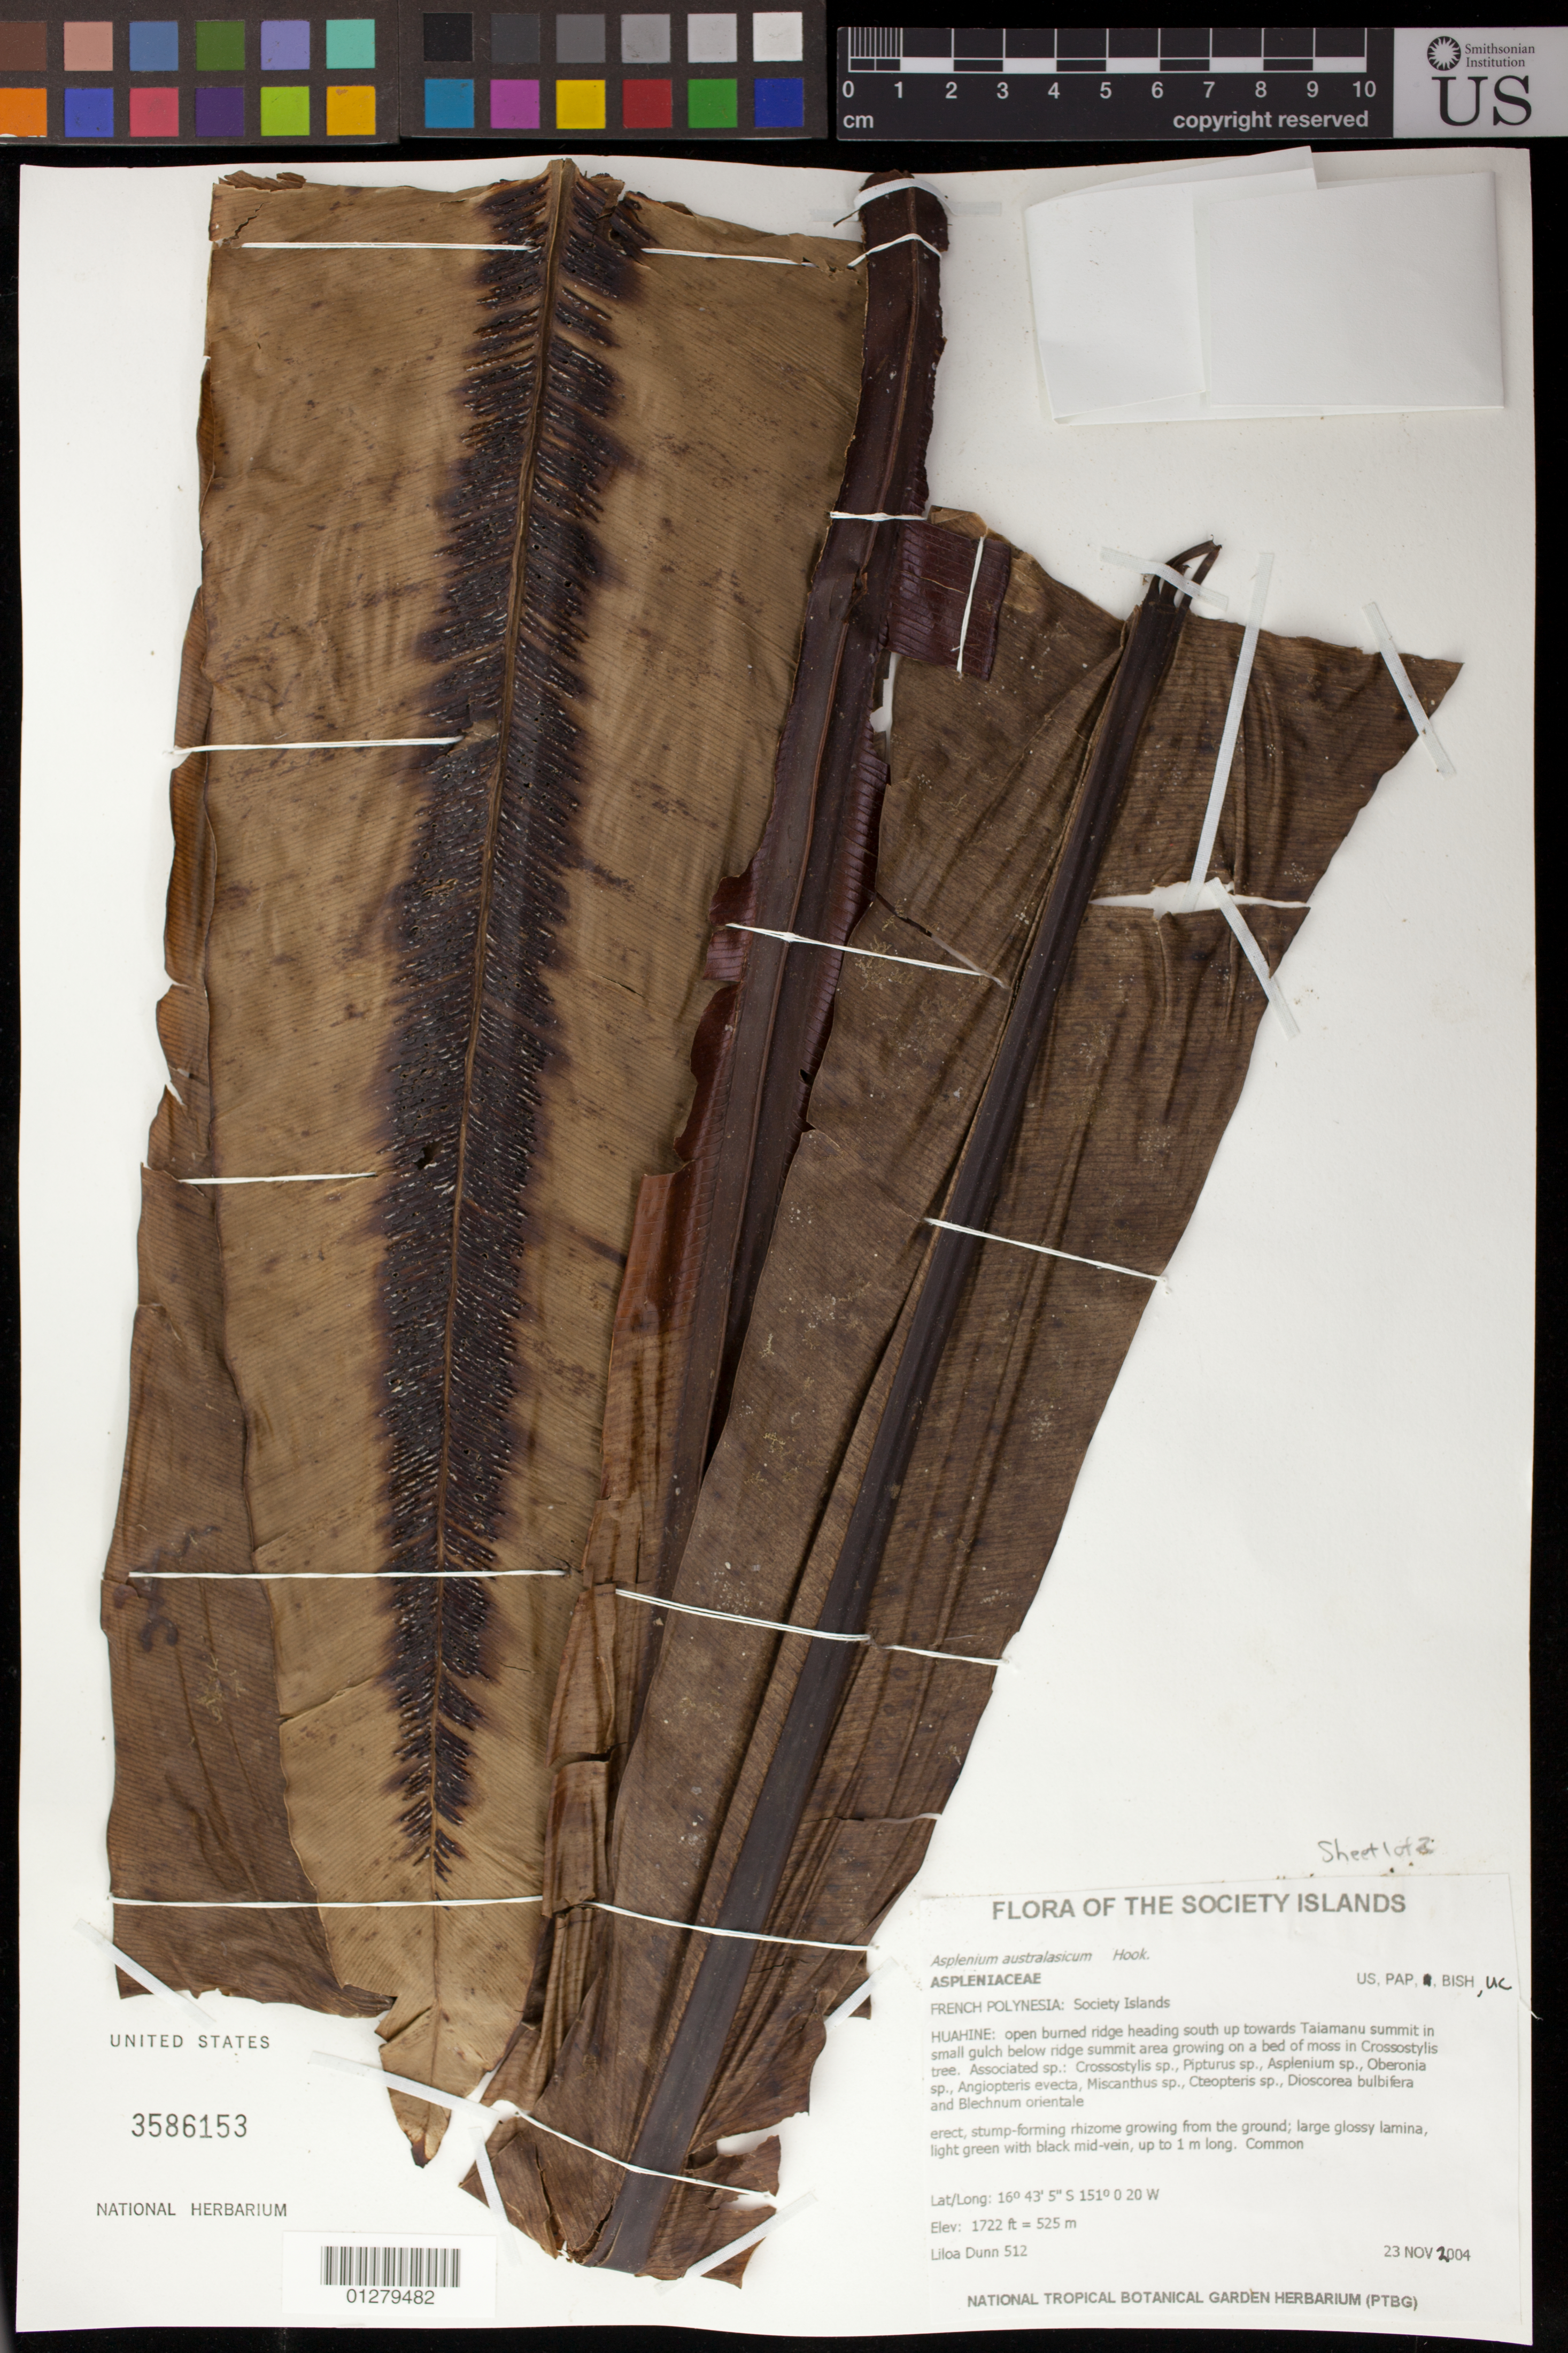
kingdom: Plantae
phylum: Tracheophyta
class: Polypodiopsida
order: Polypodiales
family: Aspleniaceae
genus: Asplenium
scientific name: Asplenium australasicum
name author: (Sm.) Hook.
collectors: L. Dunn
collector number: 512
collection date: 2004-11-23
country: French Polynesia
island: Huahine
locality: Open burned ridge south up towards Taiamanu summit in small gulch below ridge summit area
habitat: Moss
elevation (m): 525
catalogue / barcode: US 3586153